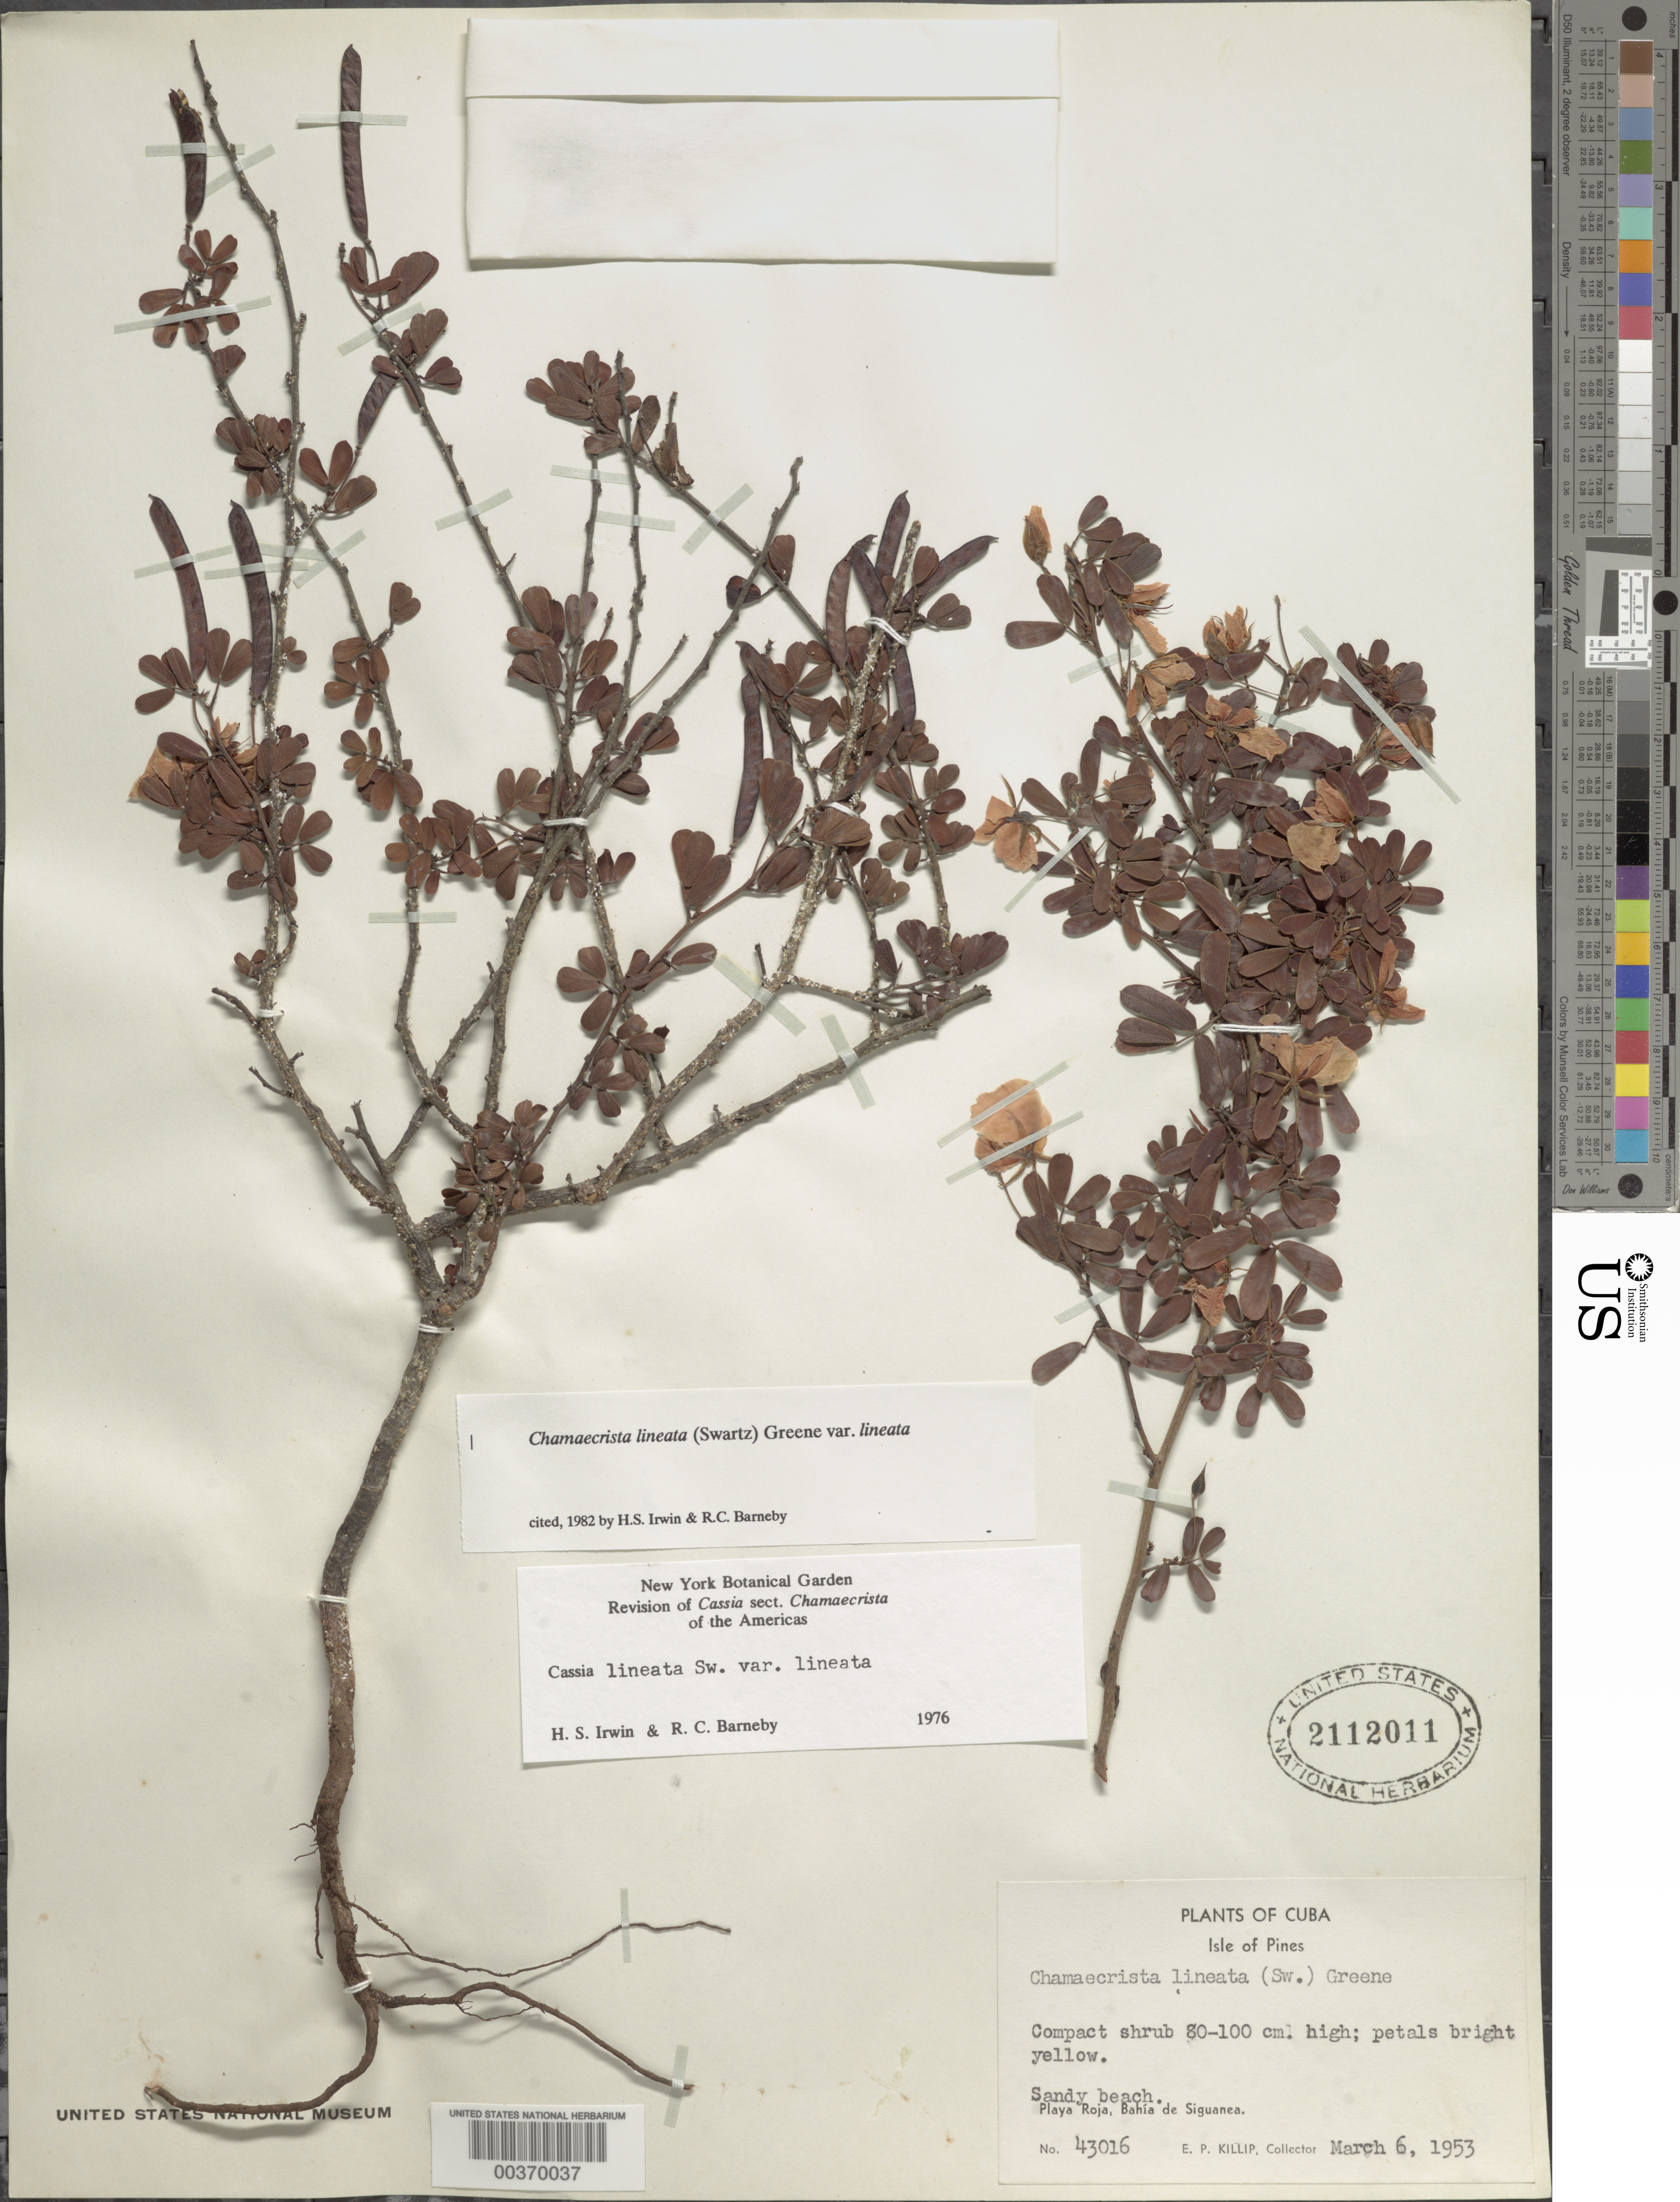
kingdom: Plantae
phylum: Tracheophyta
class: Magnoliopsida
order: Fabales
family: Fabaceae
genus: Chamaecrista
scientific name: Chamaecrista lineata var. lineata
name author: (Sw.) Greene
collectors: E. P. Killip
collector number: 43016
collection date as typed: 06 Mar 1953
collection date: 1953-03-06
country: Cuba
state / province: Isla de La Juventud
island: Isla de La Juventud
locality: Playa roja, bahia de siguanea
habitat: Sandy beach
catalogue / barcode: US 2112011